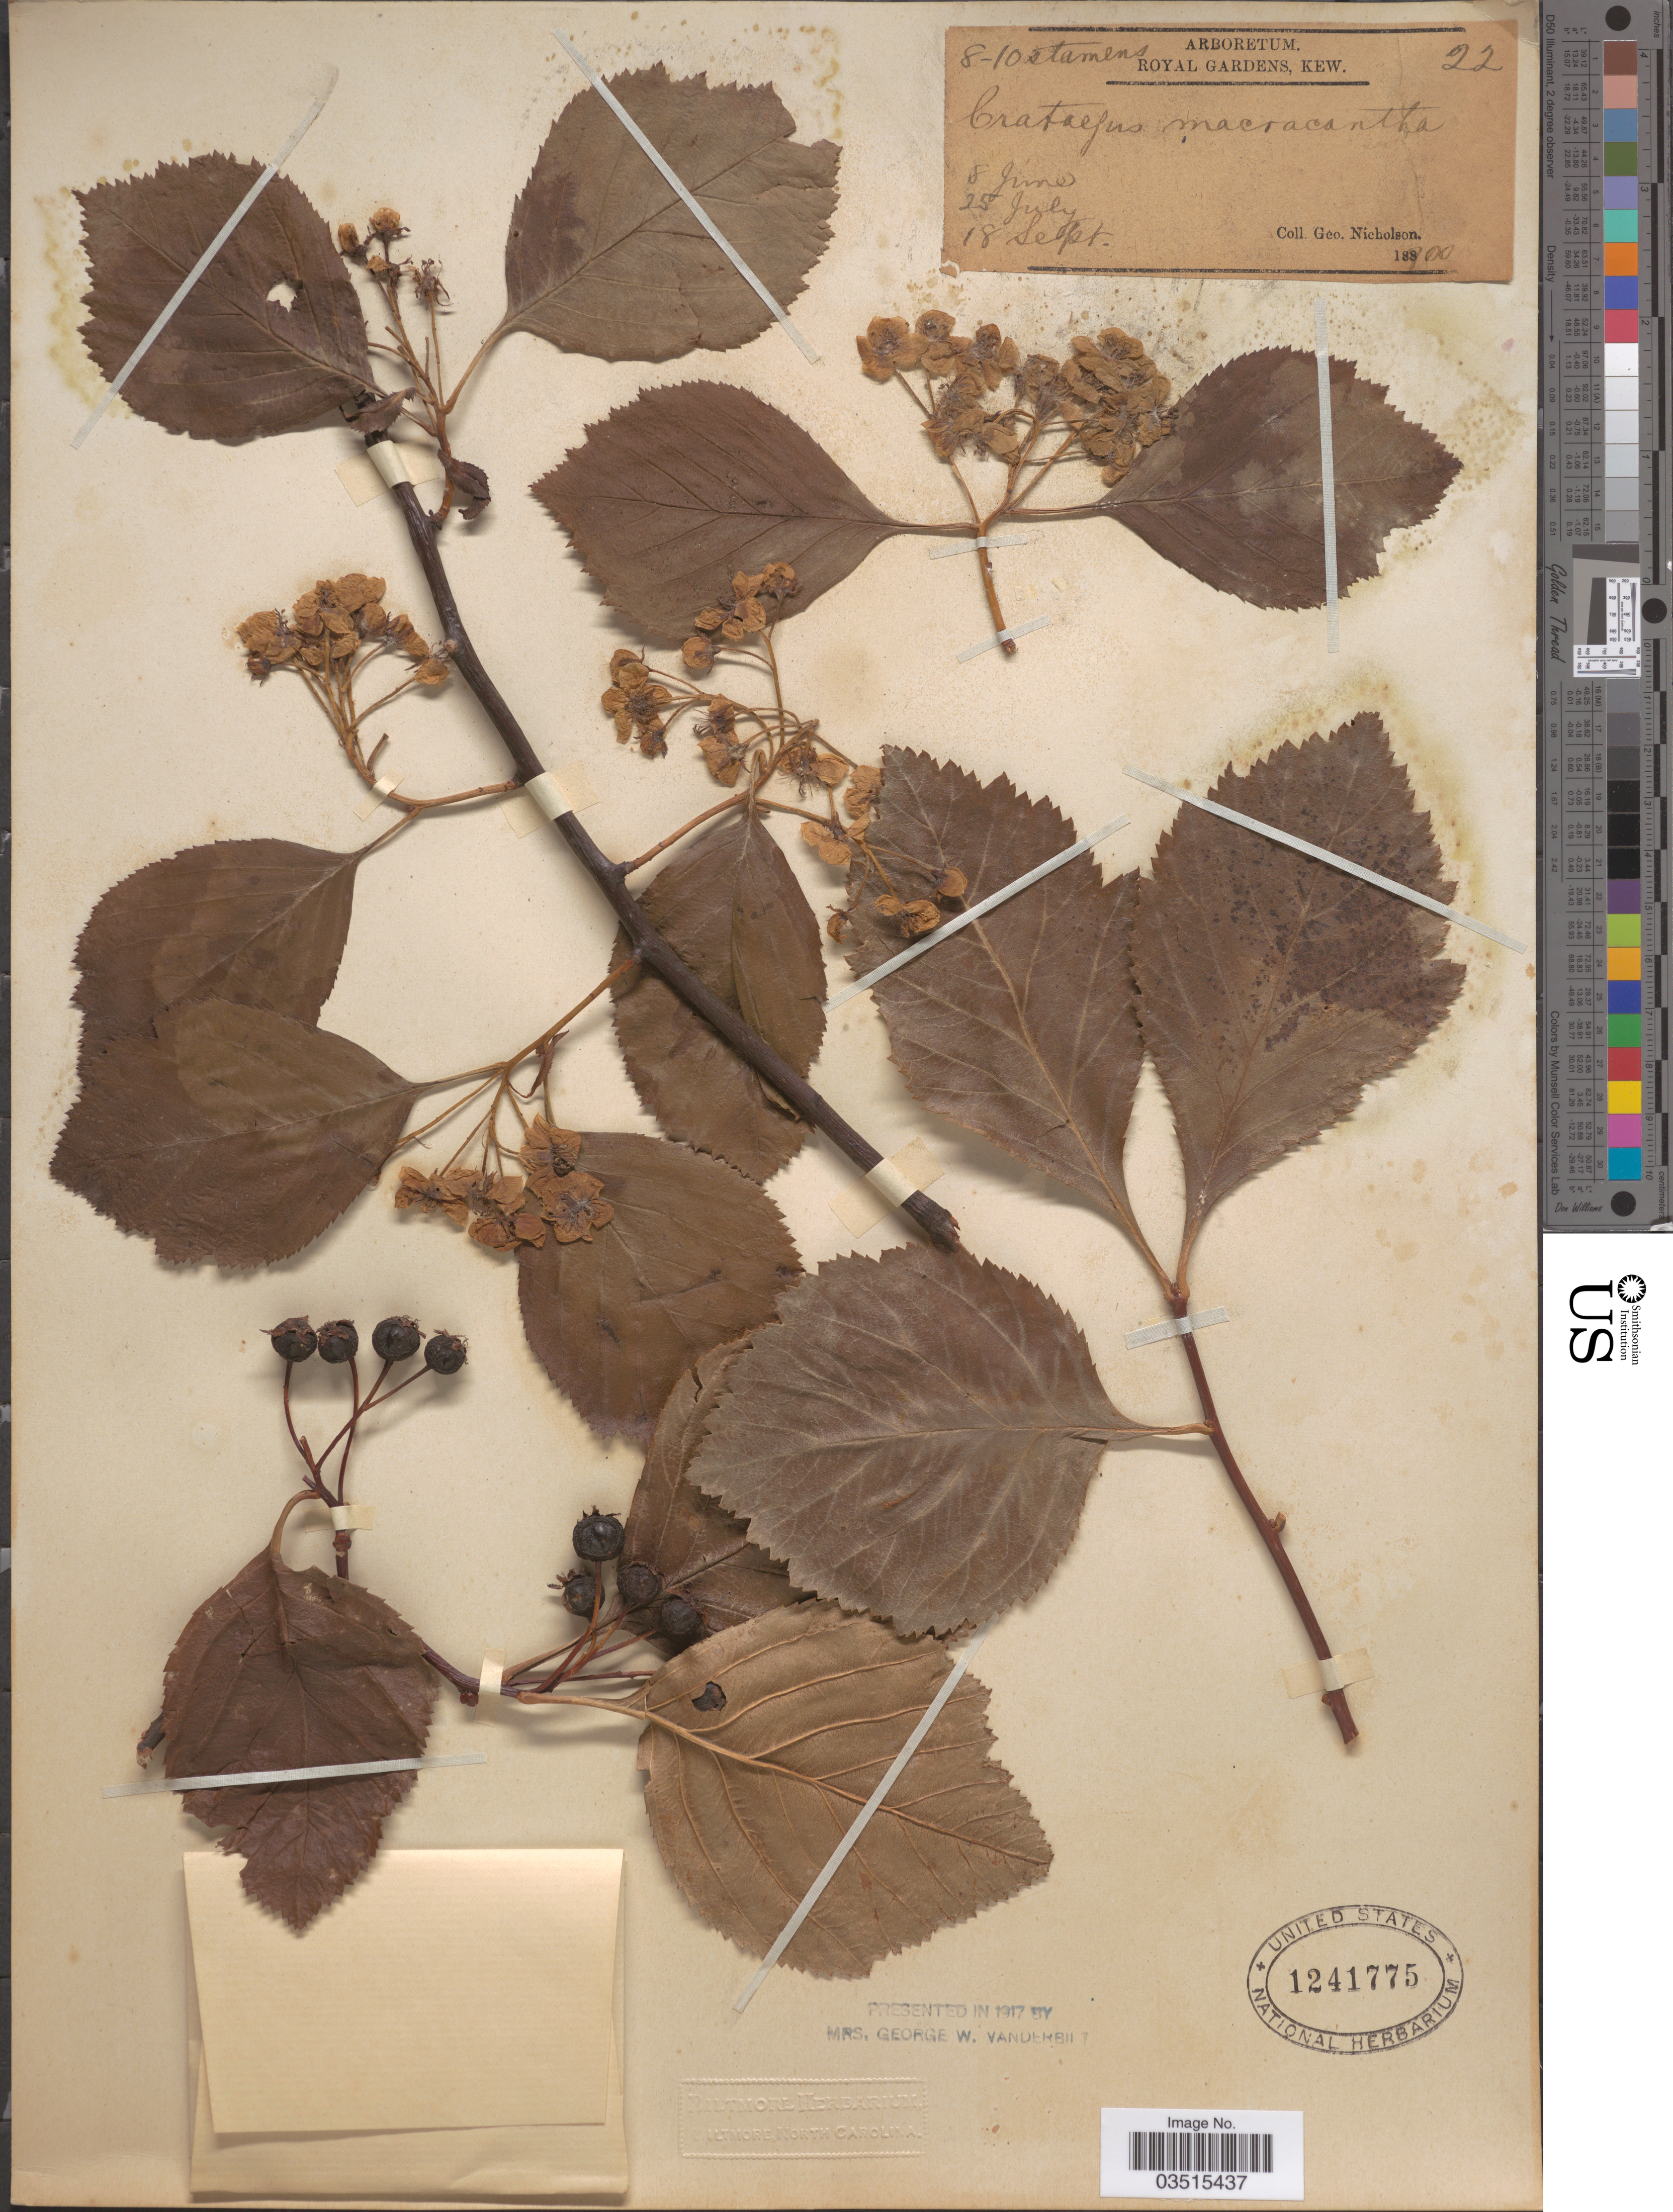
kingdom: Plantae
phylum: Tracheophyta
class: Magnoliopsida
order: Rosales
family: Rosaceae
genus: Crataegus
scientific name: Crataegus macracantha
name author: (Lindl.) Lodd. ex Loudon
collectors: G. Nicholson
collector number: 22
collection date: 1900-06-08/1900-09-18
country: United Kingdom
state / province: England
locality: Arboretum. Royal Gardens, Kew [unsure placement]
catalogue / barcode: US 1241775